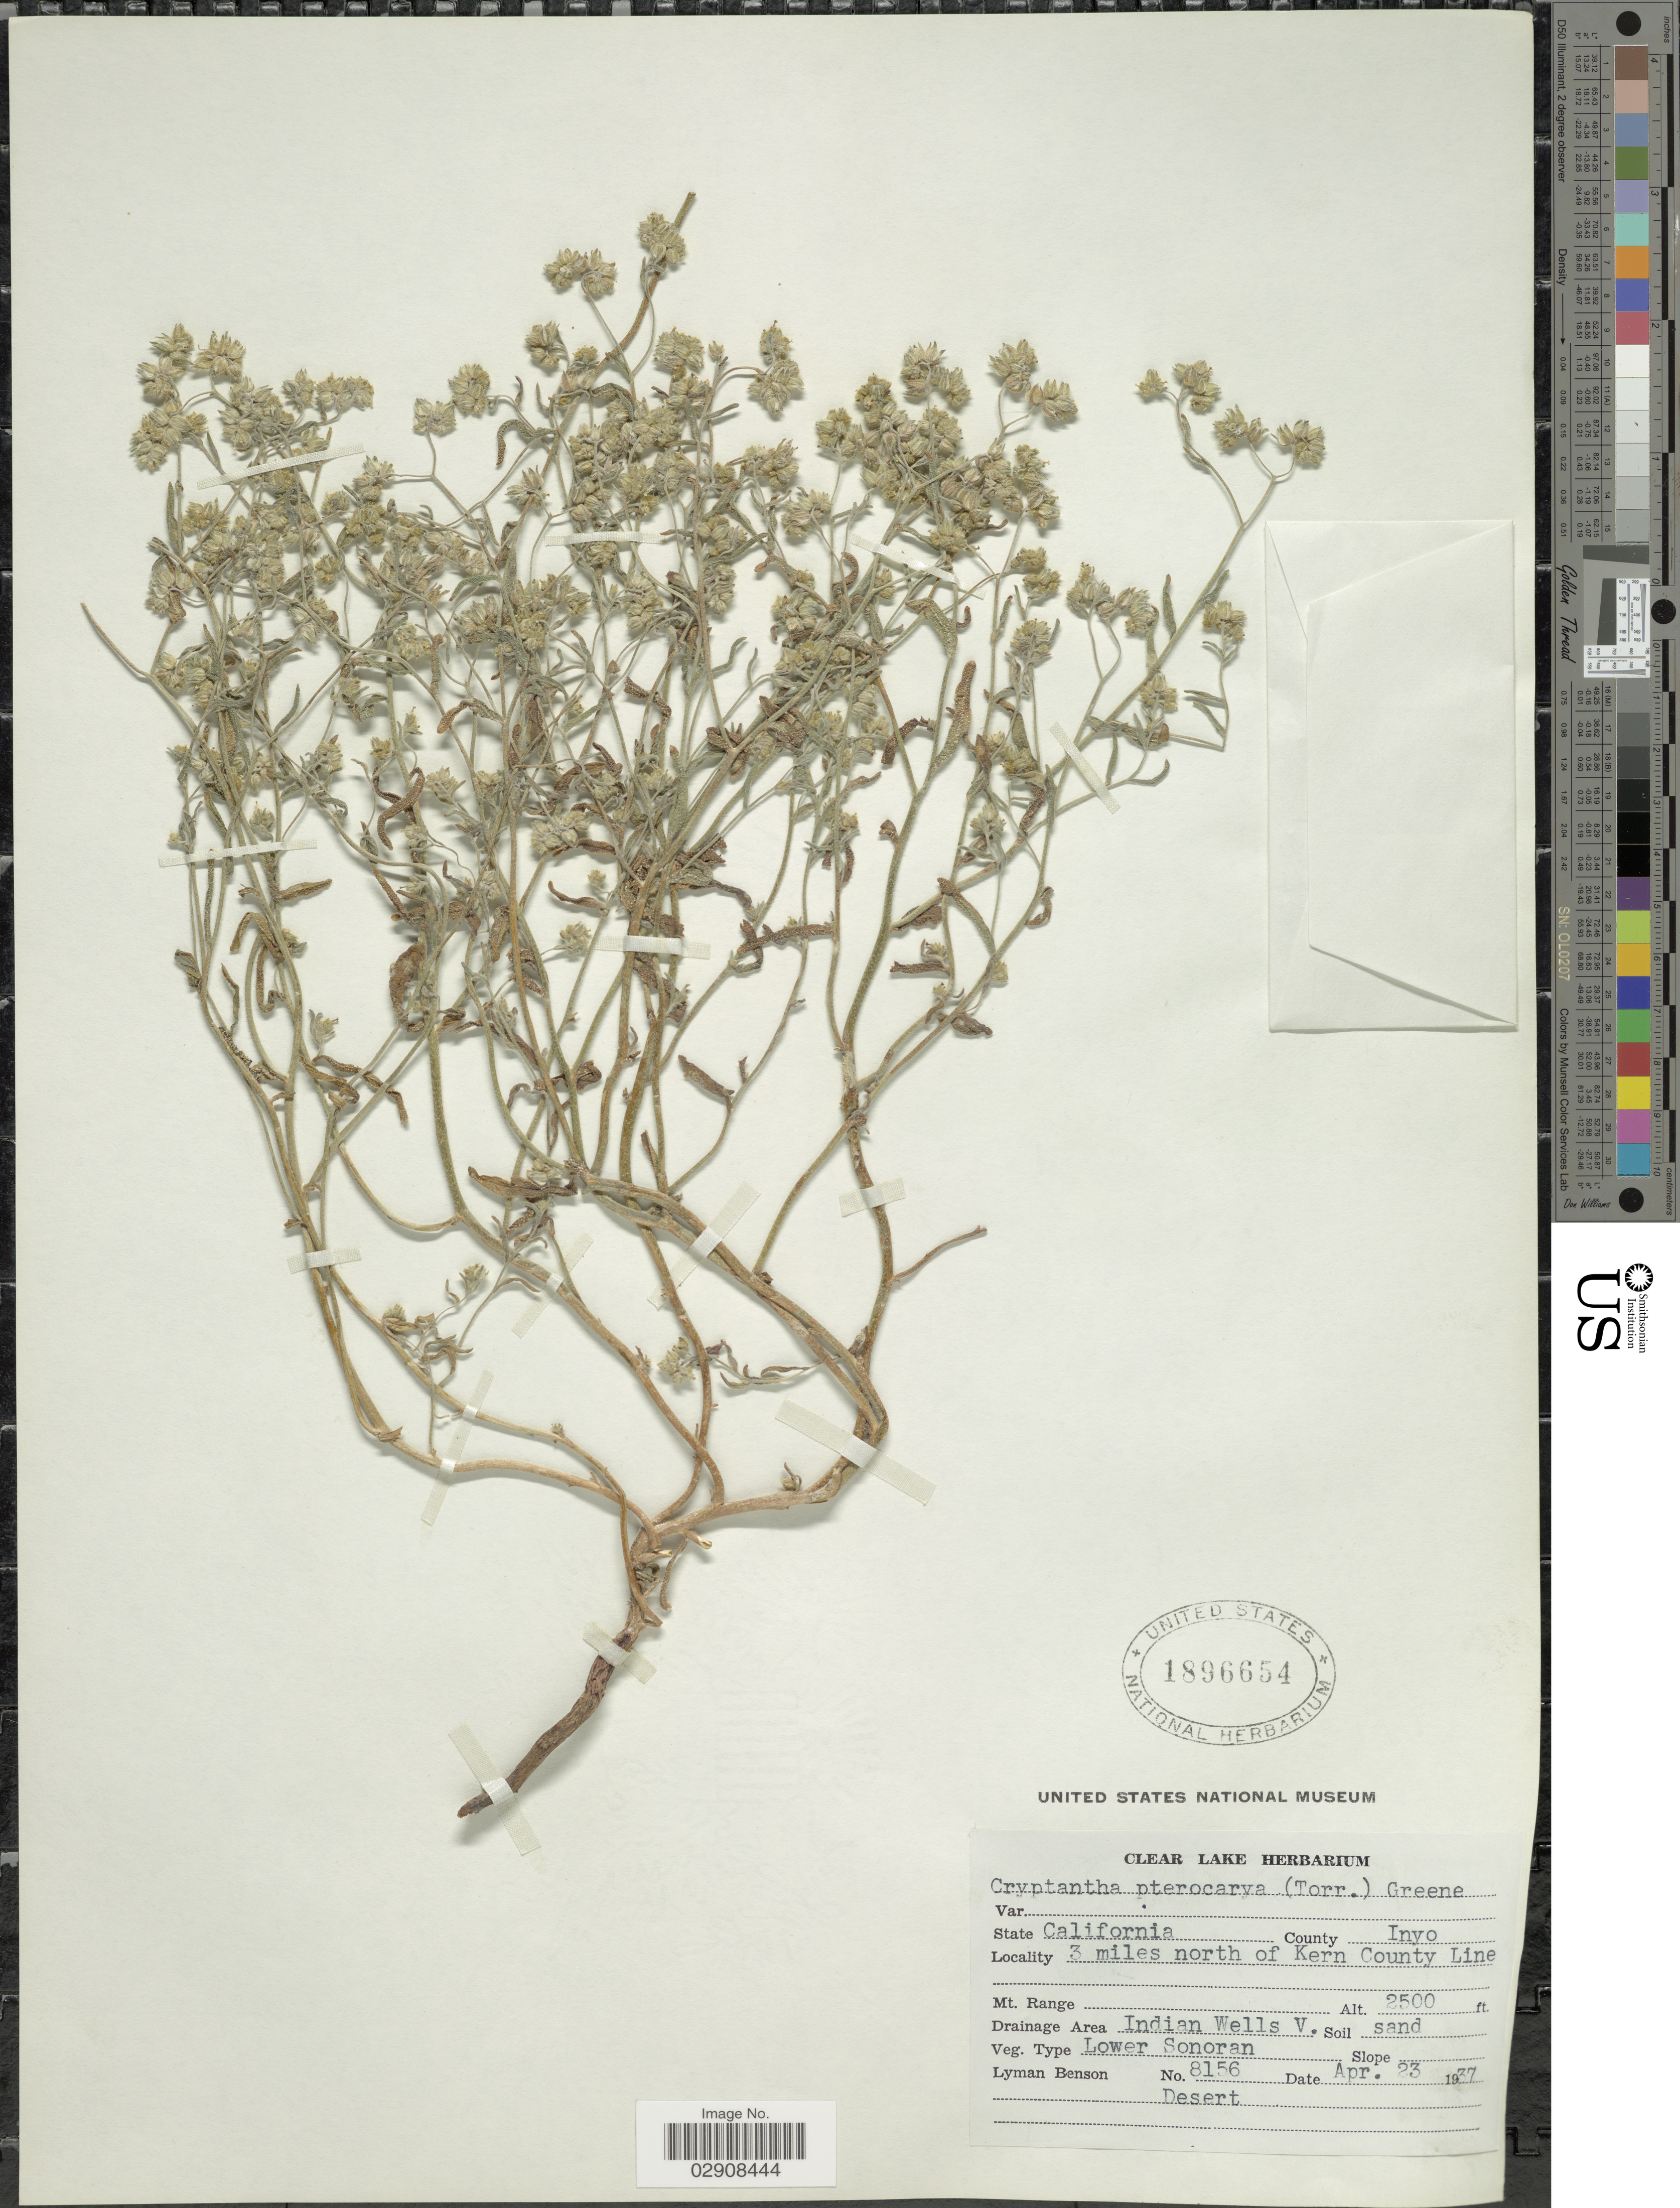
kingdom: Plantae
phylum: Tracheophyta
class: Magnoliopsida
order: Boraginales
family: Boraginaceae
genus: Cryptantha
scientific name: Cryptantha pterocarya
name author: (Torr.) Greene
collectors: L. D. Benson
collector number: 8156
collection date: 1937-04-23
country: United States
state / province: California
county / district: Kern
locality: County Inyo. 3 miles north of Kern County Line. Desert.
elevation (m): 762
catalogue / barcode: US 1896654